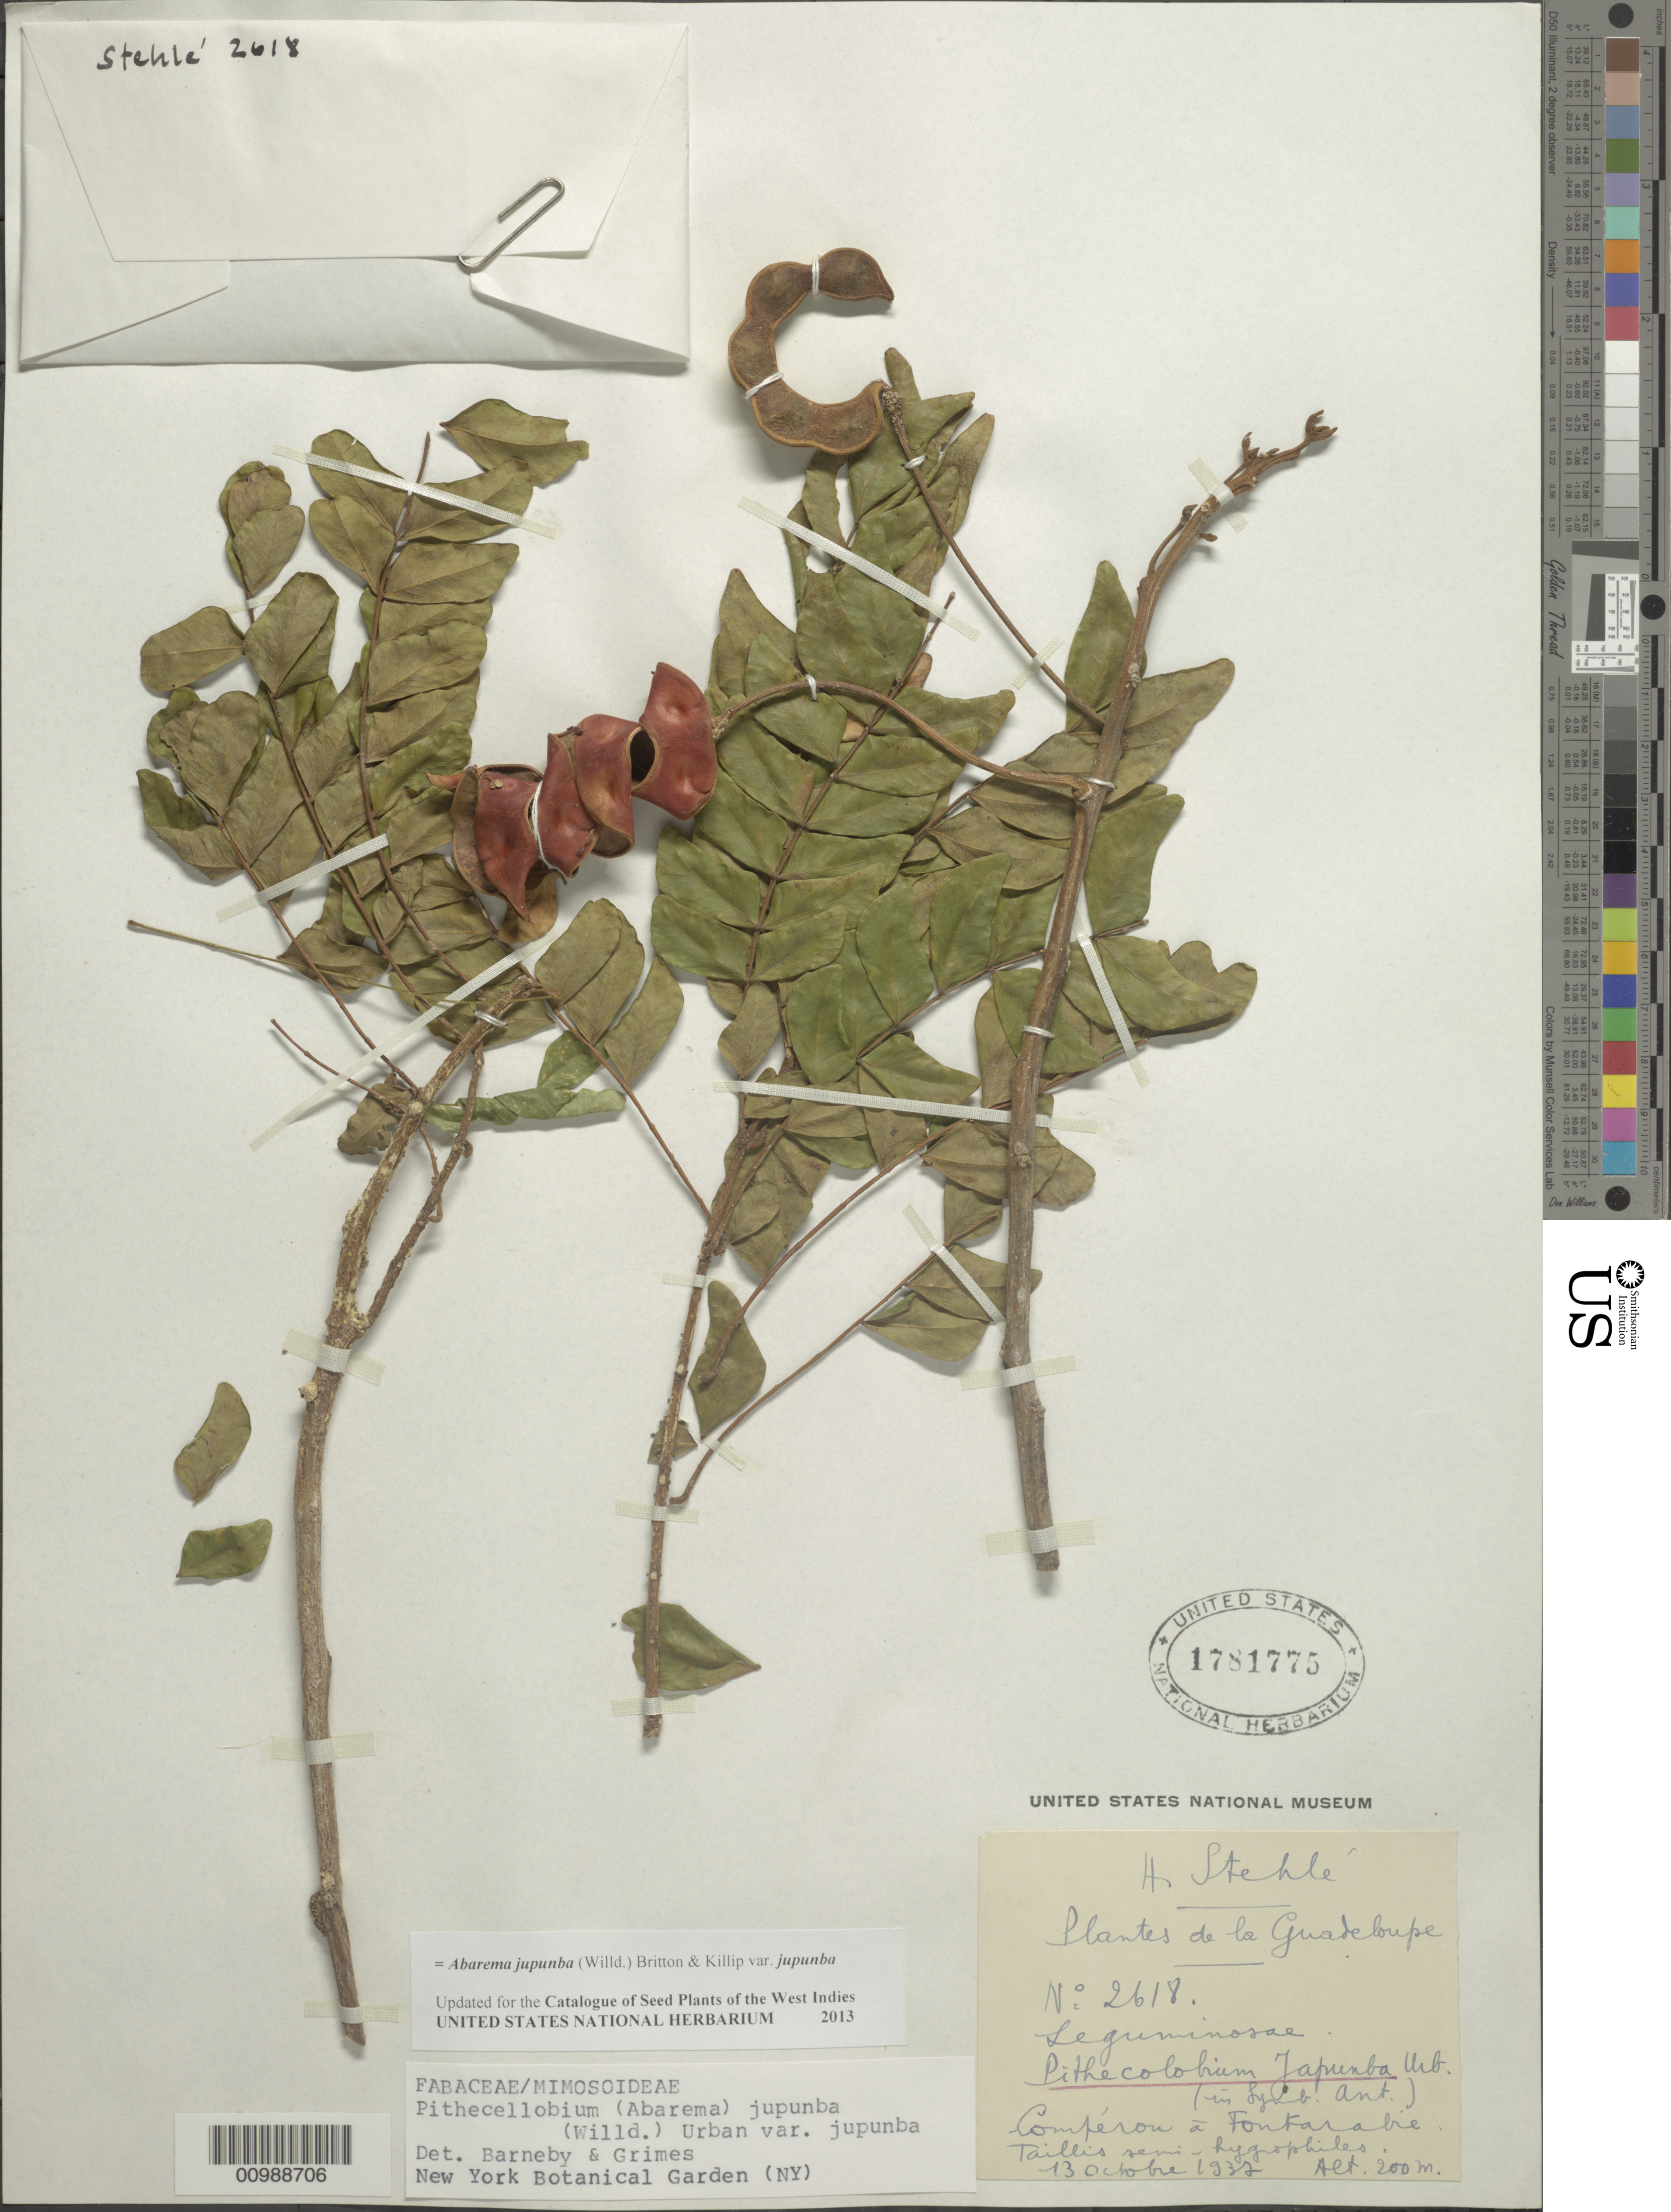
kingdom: Plantae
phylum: Tracheophyta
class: Magnoliopsida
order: Fabales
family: Fabaceae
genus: Abarema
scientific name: Abarema jupunba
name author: (Willd.) Britton & Killip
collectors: H. Stehlé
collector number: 2618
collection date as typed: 13 Oct 1932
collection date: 1932-10-13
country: Guadeloupe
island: Basse Terre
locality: Compérou a Fontarabie.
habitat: Tailles semi-hygrophiles.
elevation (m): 200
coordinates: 0 N, 0 E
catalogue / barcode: US 1781775